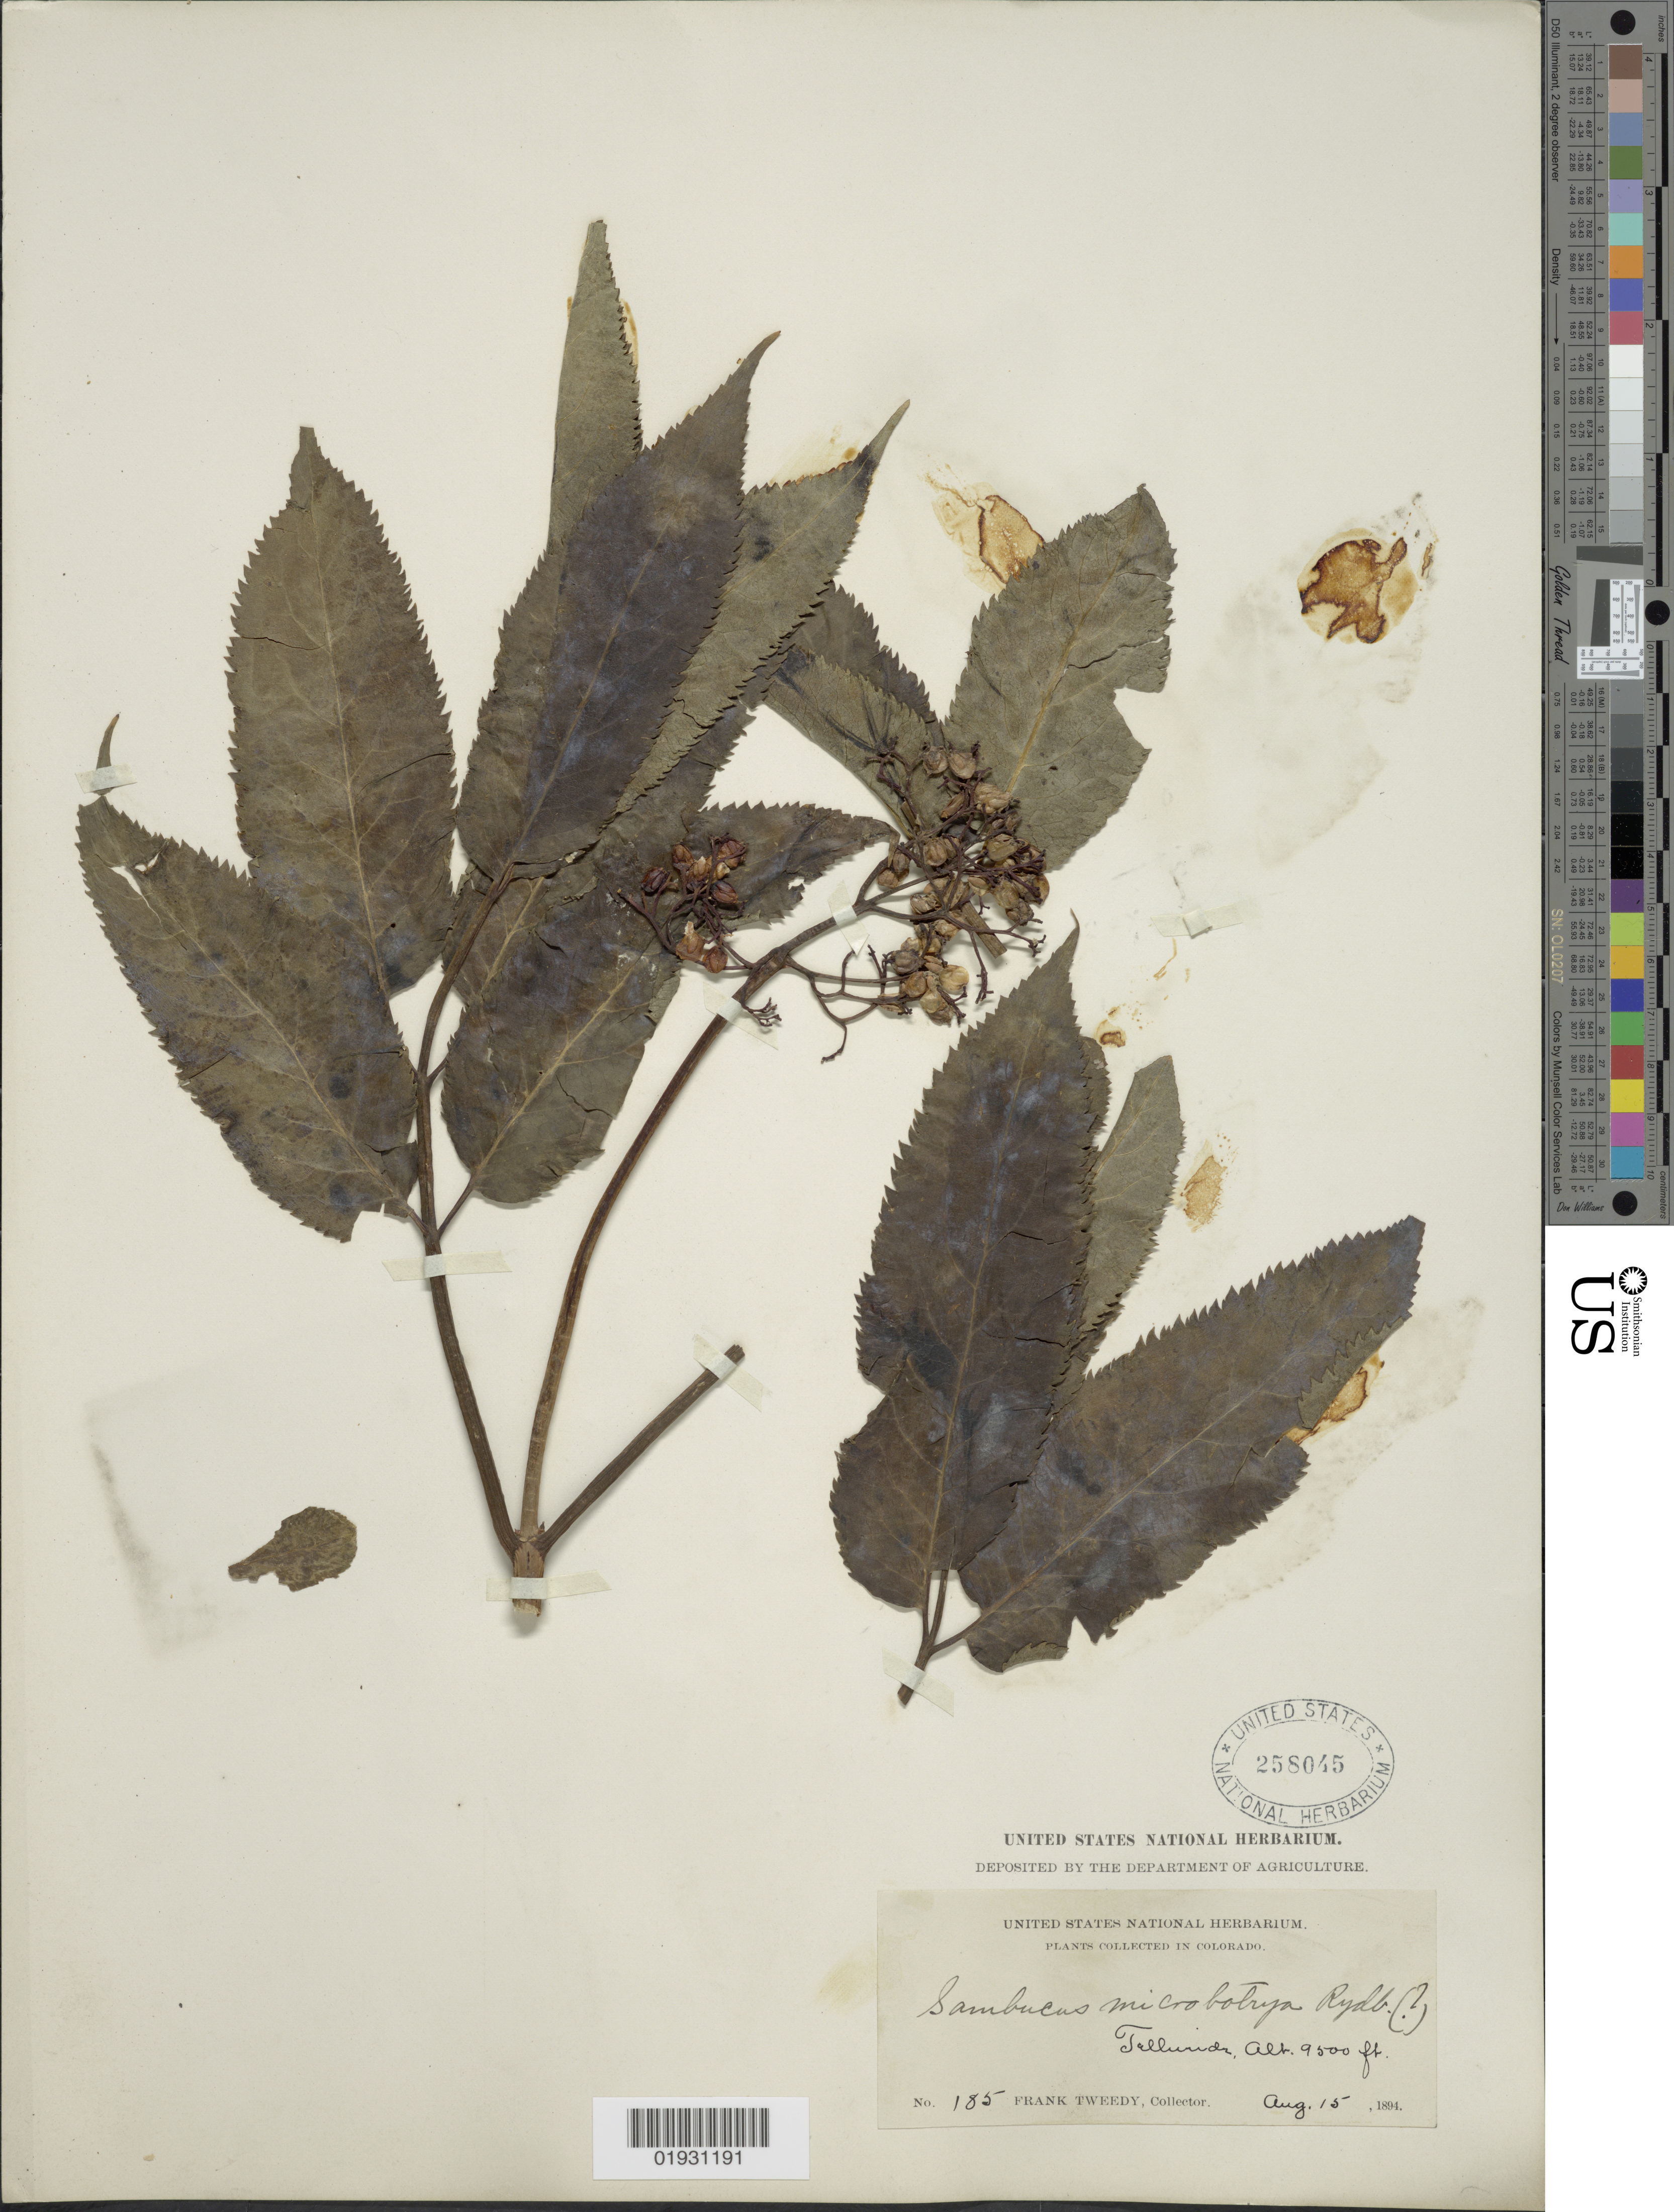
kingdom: Plantae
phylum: Tracheophyta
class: Magnoliopsida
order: Dipsacales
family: Viburnaceae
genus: Sambucus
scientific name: Sambucus microbotrys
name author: Rydb.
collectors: F. Tweedy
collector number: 185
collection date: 1894-08-15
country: United States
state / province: Colorado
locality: Telluride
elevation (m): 2896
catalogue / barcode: US 258045